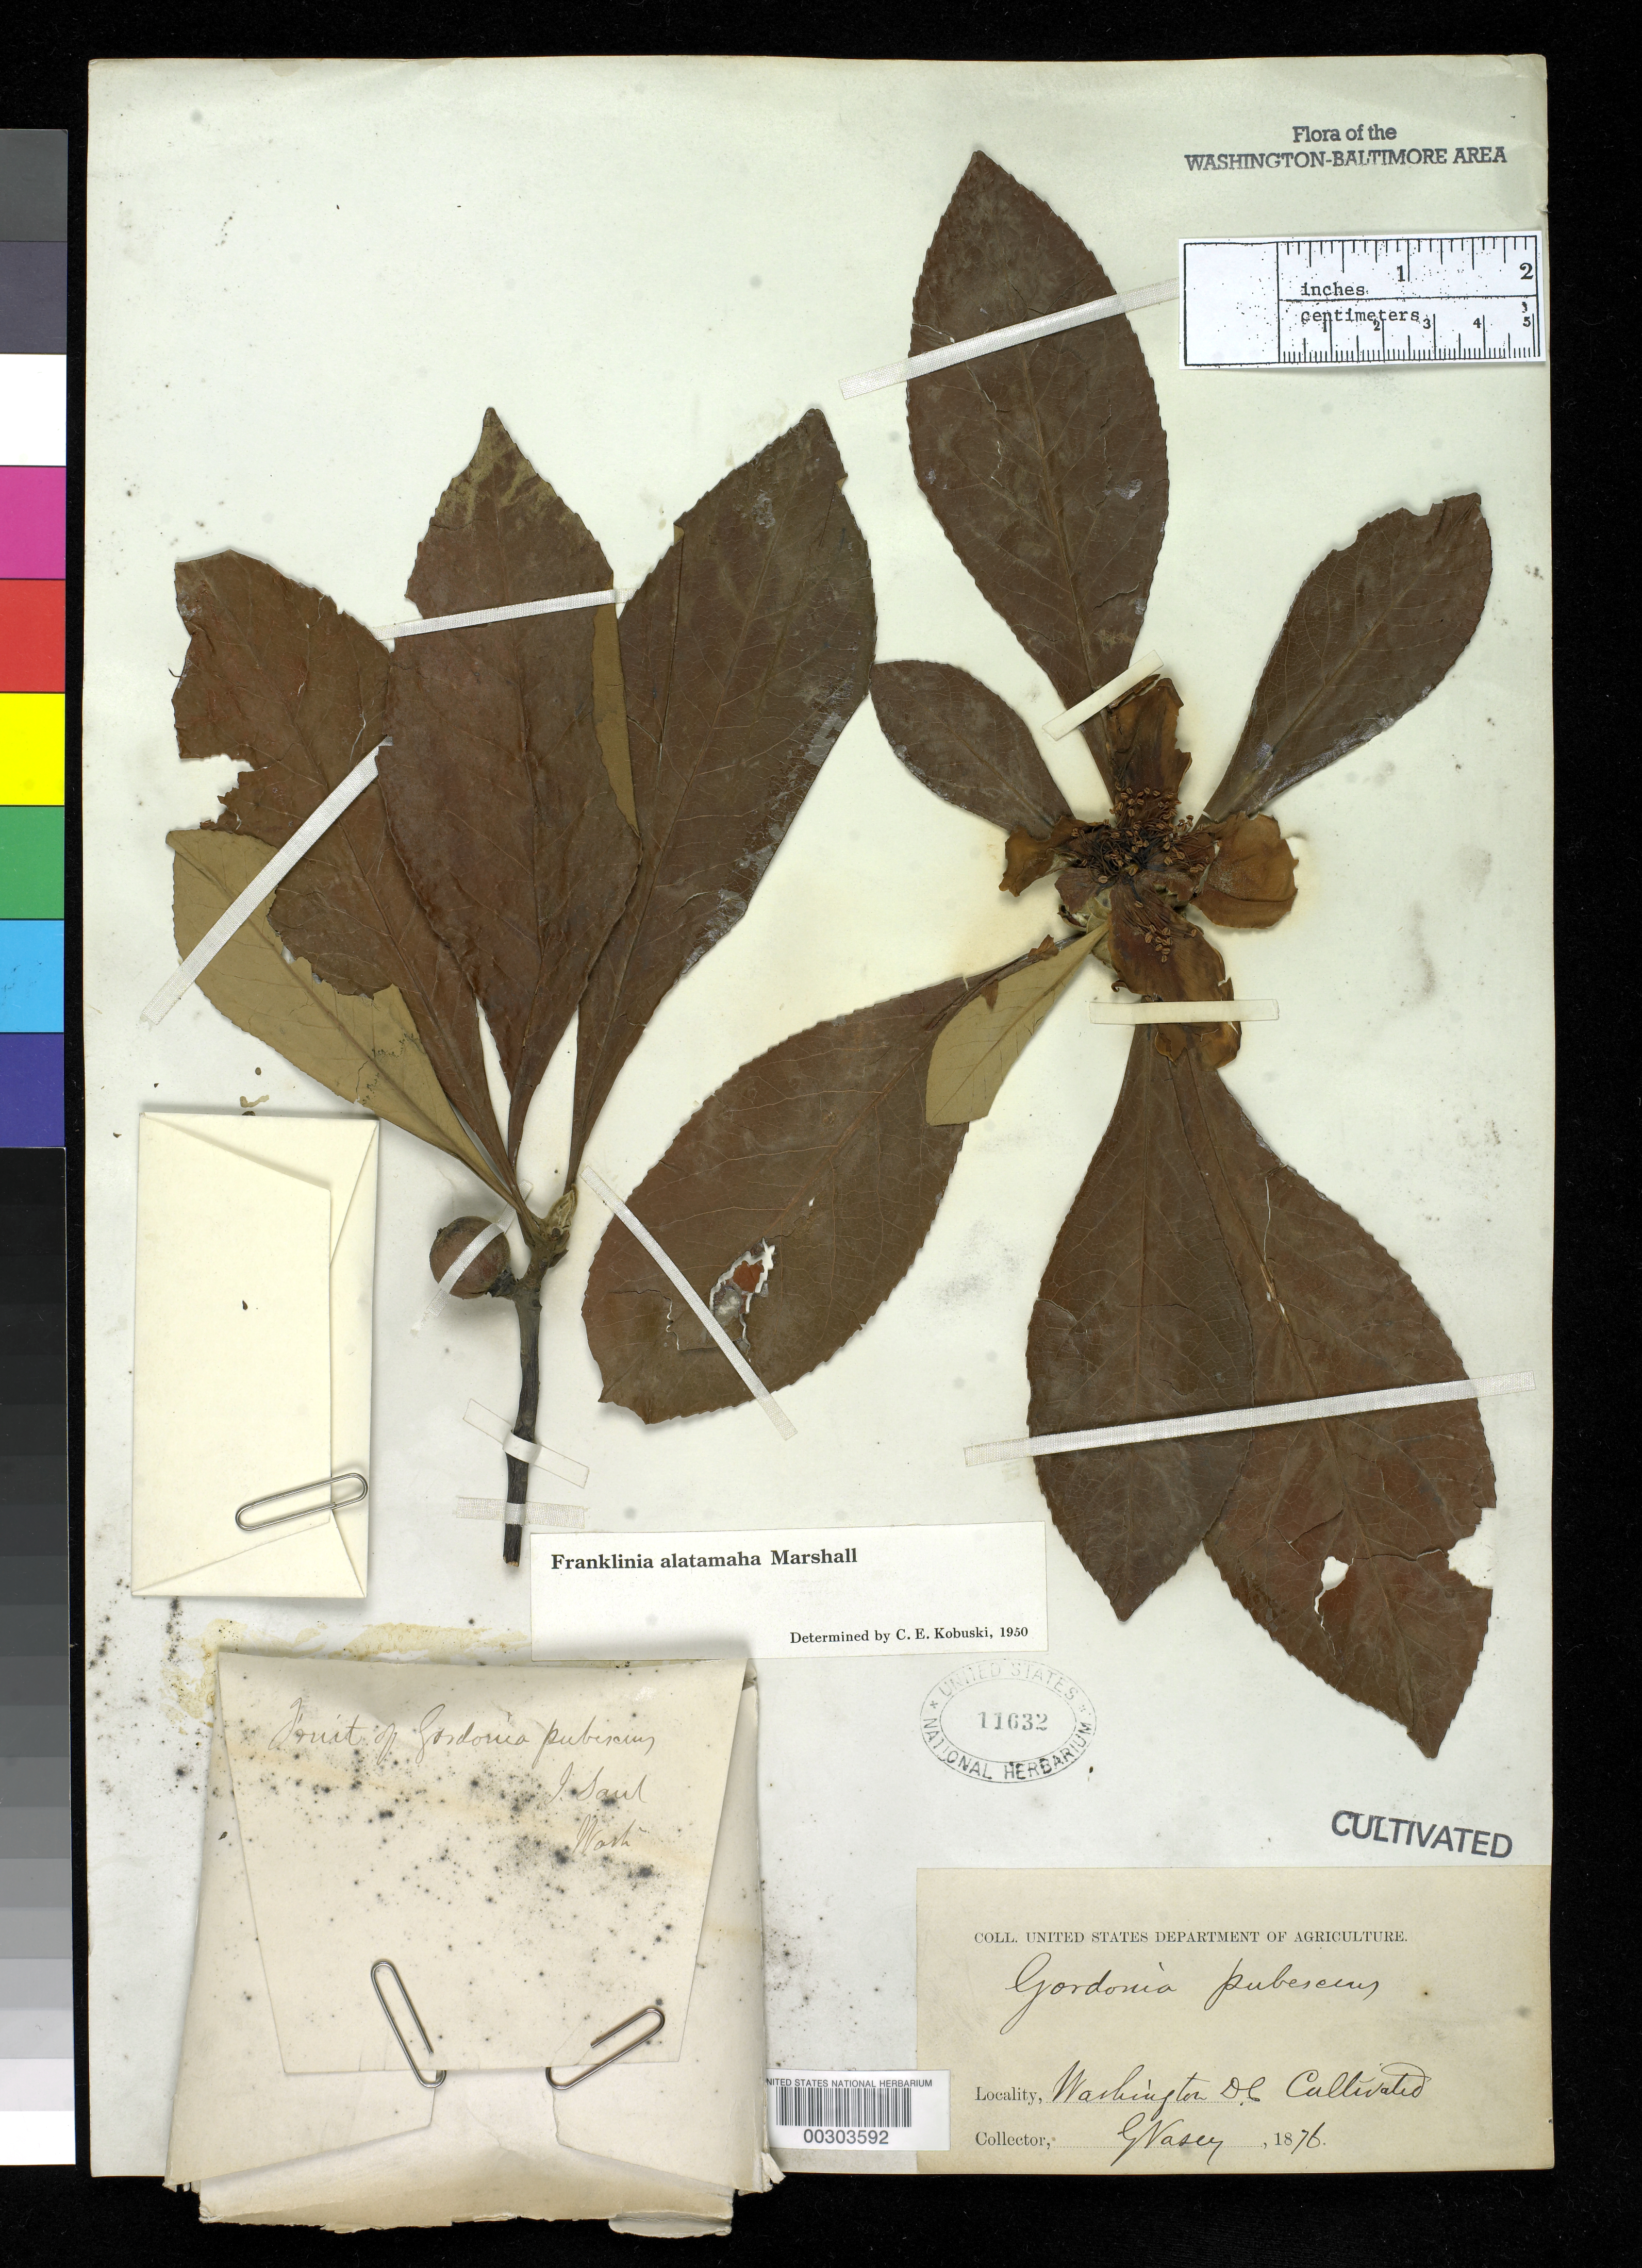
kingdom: Plantae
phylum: Tracheophyta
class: Magnoliopsida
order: Ericales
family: Theaceae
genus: Franklinia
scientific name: Franklinia alatamaha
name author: Marshall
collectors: G. R. Vasey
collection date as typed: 1876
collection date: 1876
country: United States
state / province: District of Columbia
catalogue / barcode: US 11632